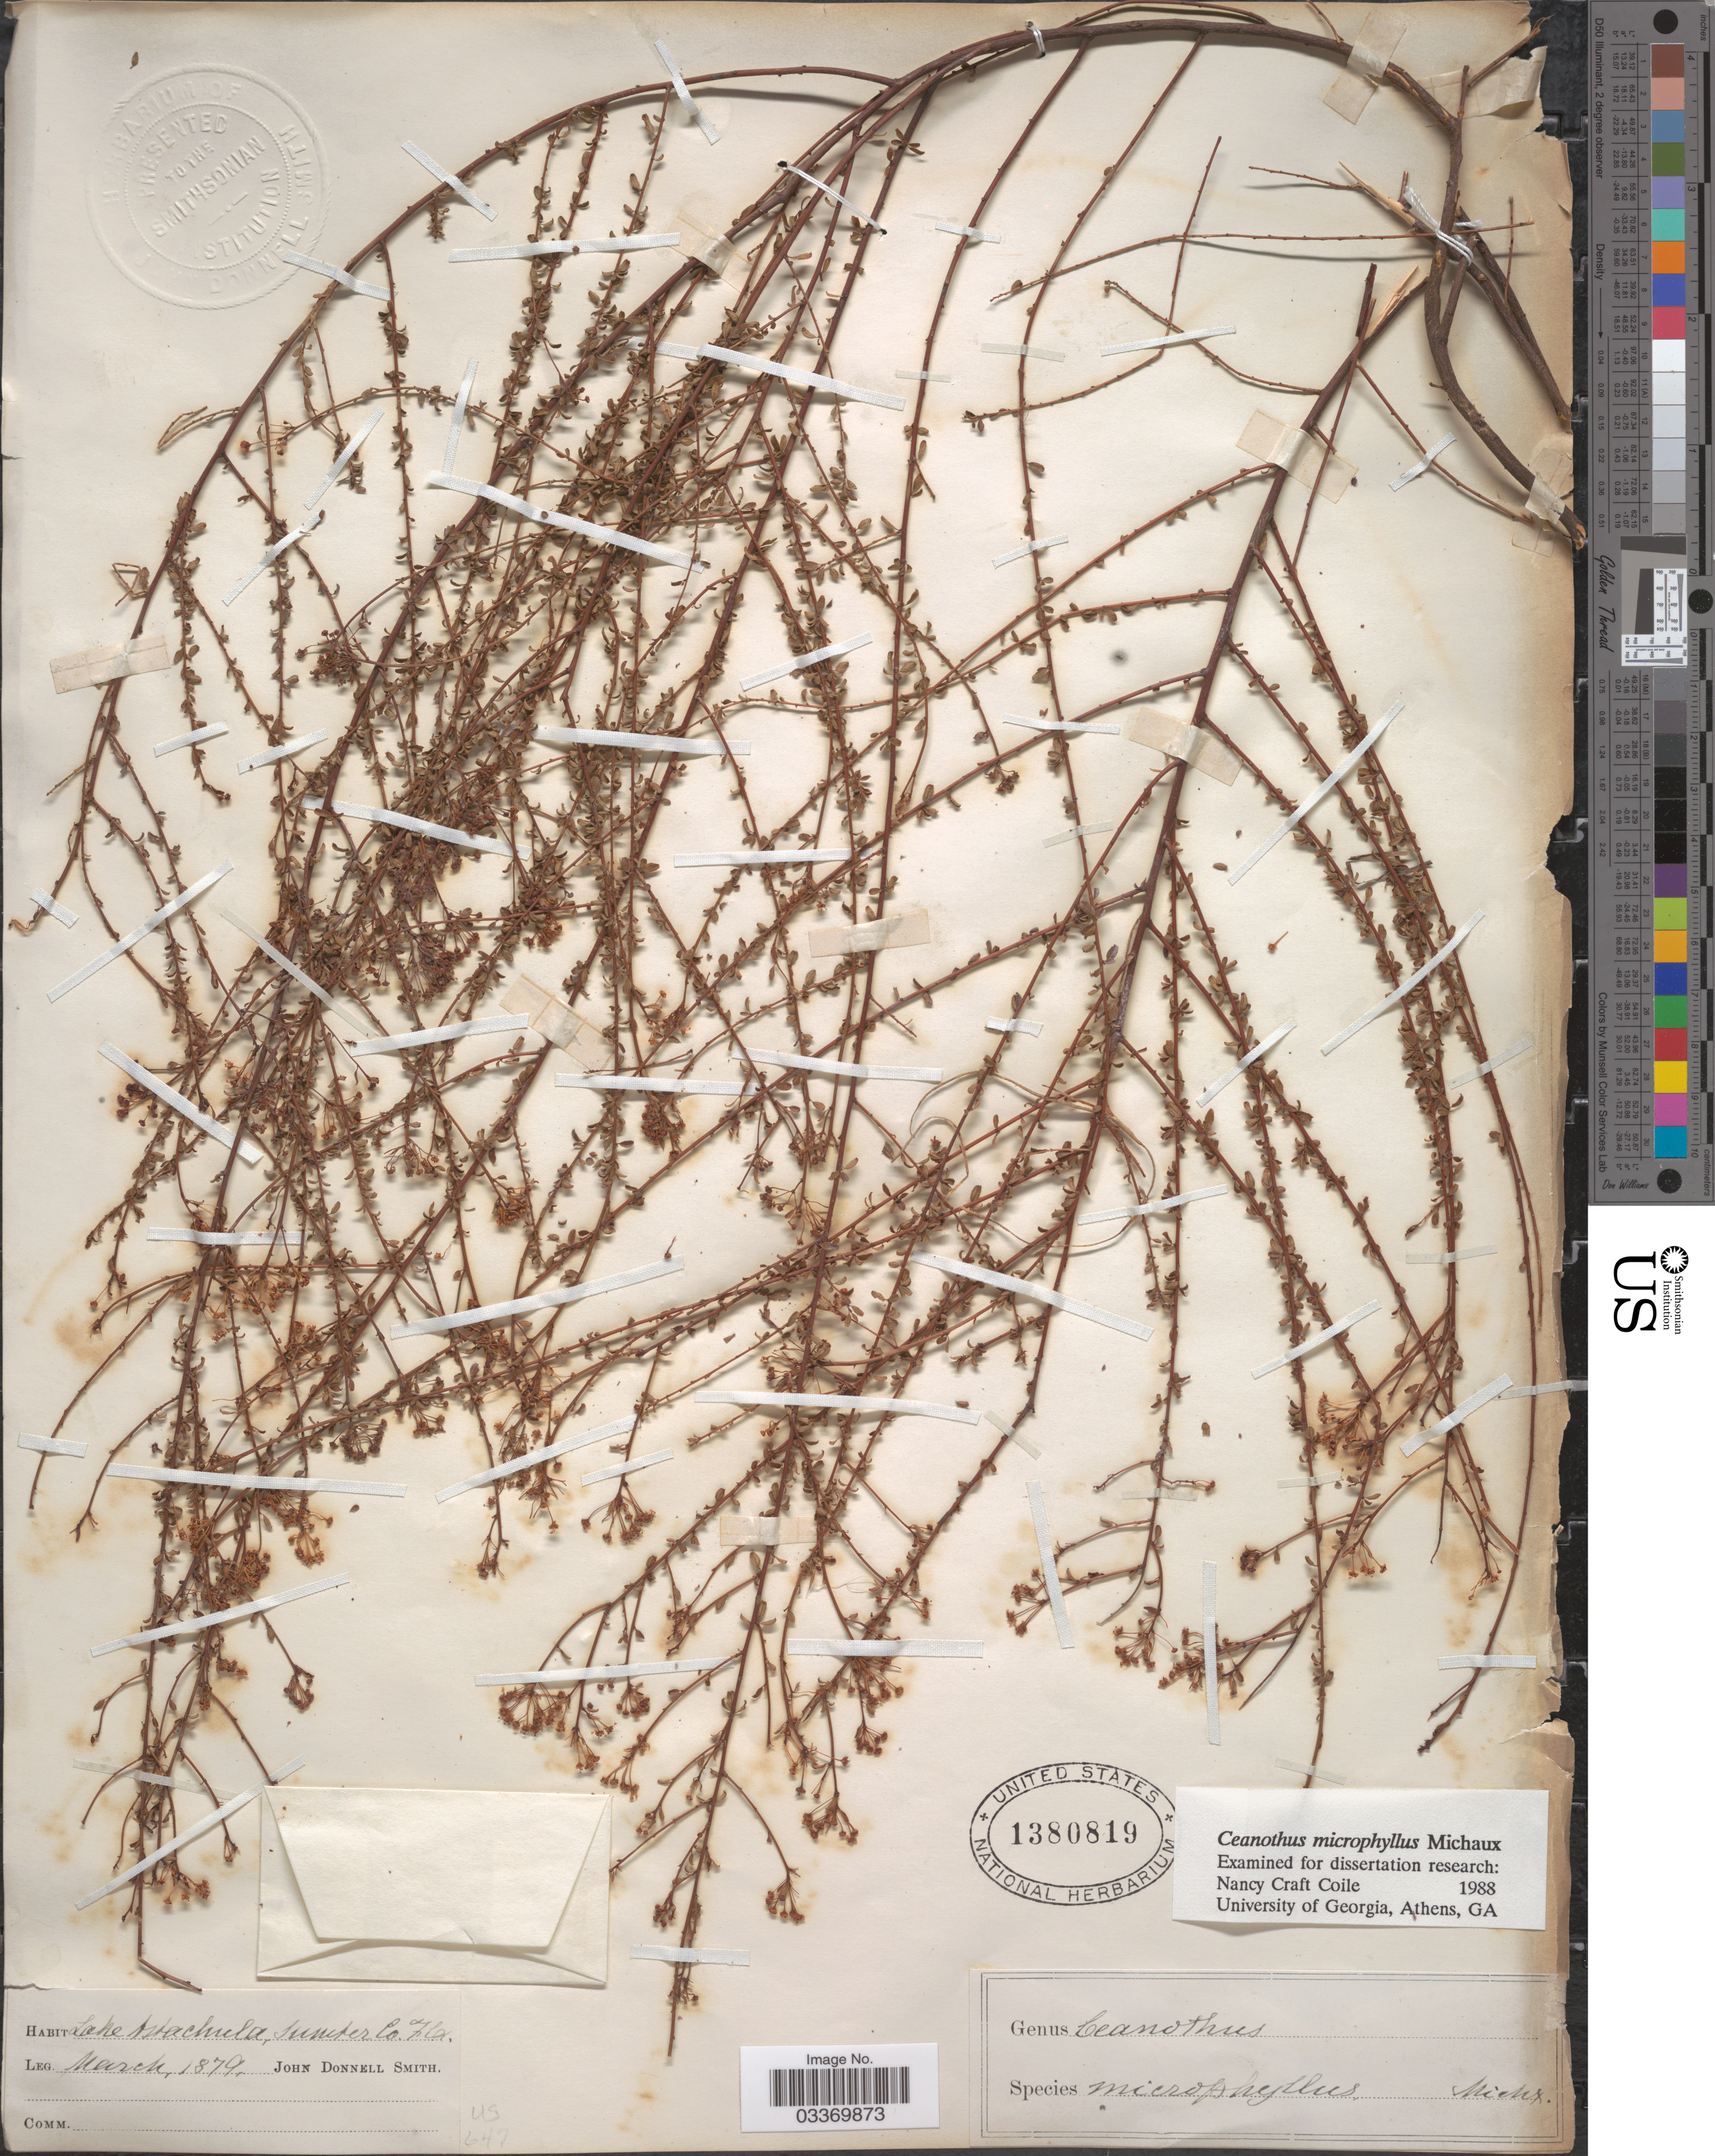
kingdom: Plantae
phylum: Tracheophyta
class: Magnoliopsida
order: Rosales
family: Rhamnaceae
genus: Ceanothus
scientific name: Ceanothus microphyllus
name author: Michx.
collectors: J. Donnell Smith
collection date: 1879-03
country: United States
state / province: Florida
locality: Lake Astachula, Sumter Co.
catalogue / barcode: US 1380819